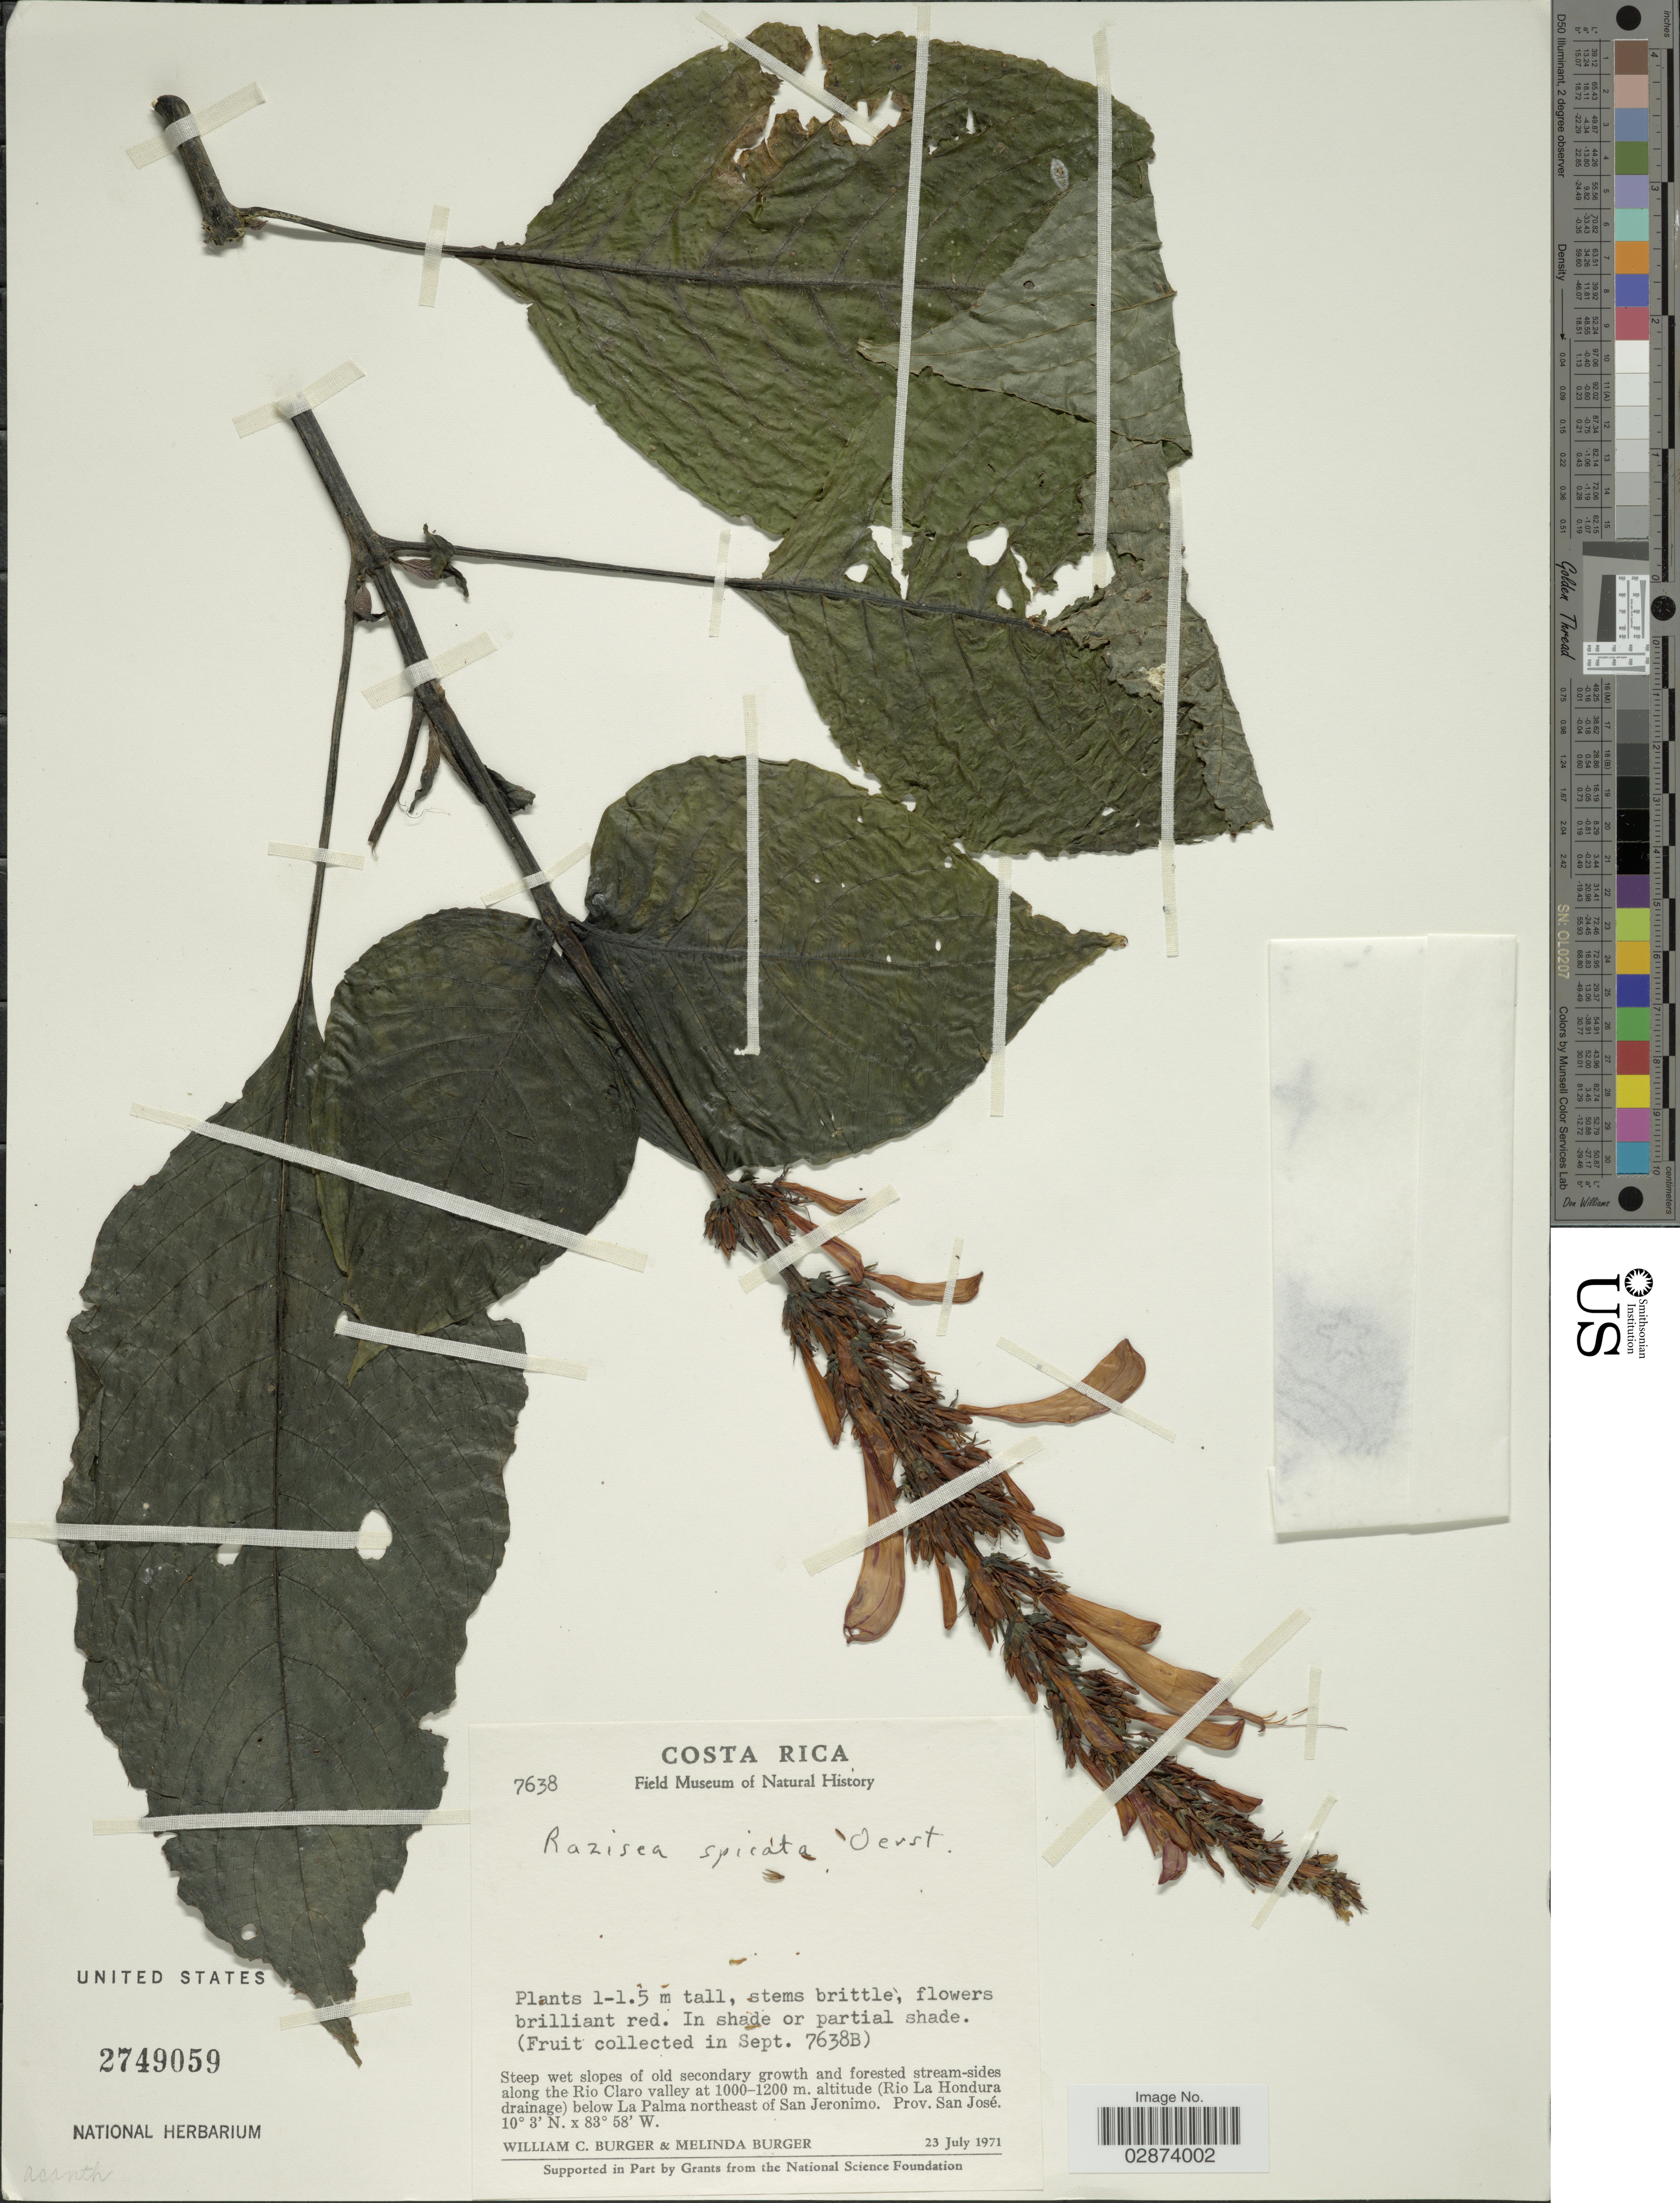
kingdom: Plantae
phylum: Tracheophyta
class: Magnoliopsida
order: Lamiales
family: Acanthaceae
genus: Razisea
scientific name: Razisea spicata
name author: Oerst.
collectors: W. Burger & M. Burger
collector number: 7638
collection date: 1971-07-23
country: Costa Rica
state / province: San José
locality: Steep wet slopes of old secondary growth and forested stream-sides along the Rio Claro valley. (Rio La Hondura drainage) below La Palma northeast of San Jeronimo. Prov. San José.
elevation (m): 1000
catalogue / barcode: US 2749059